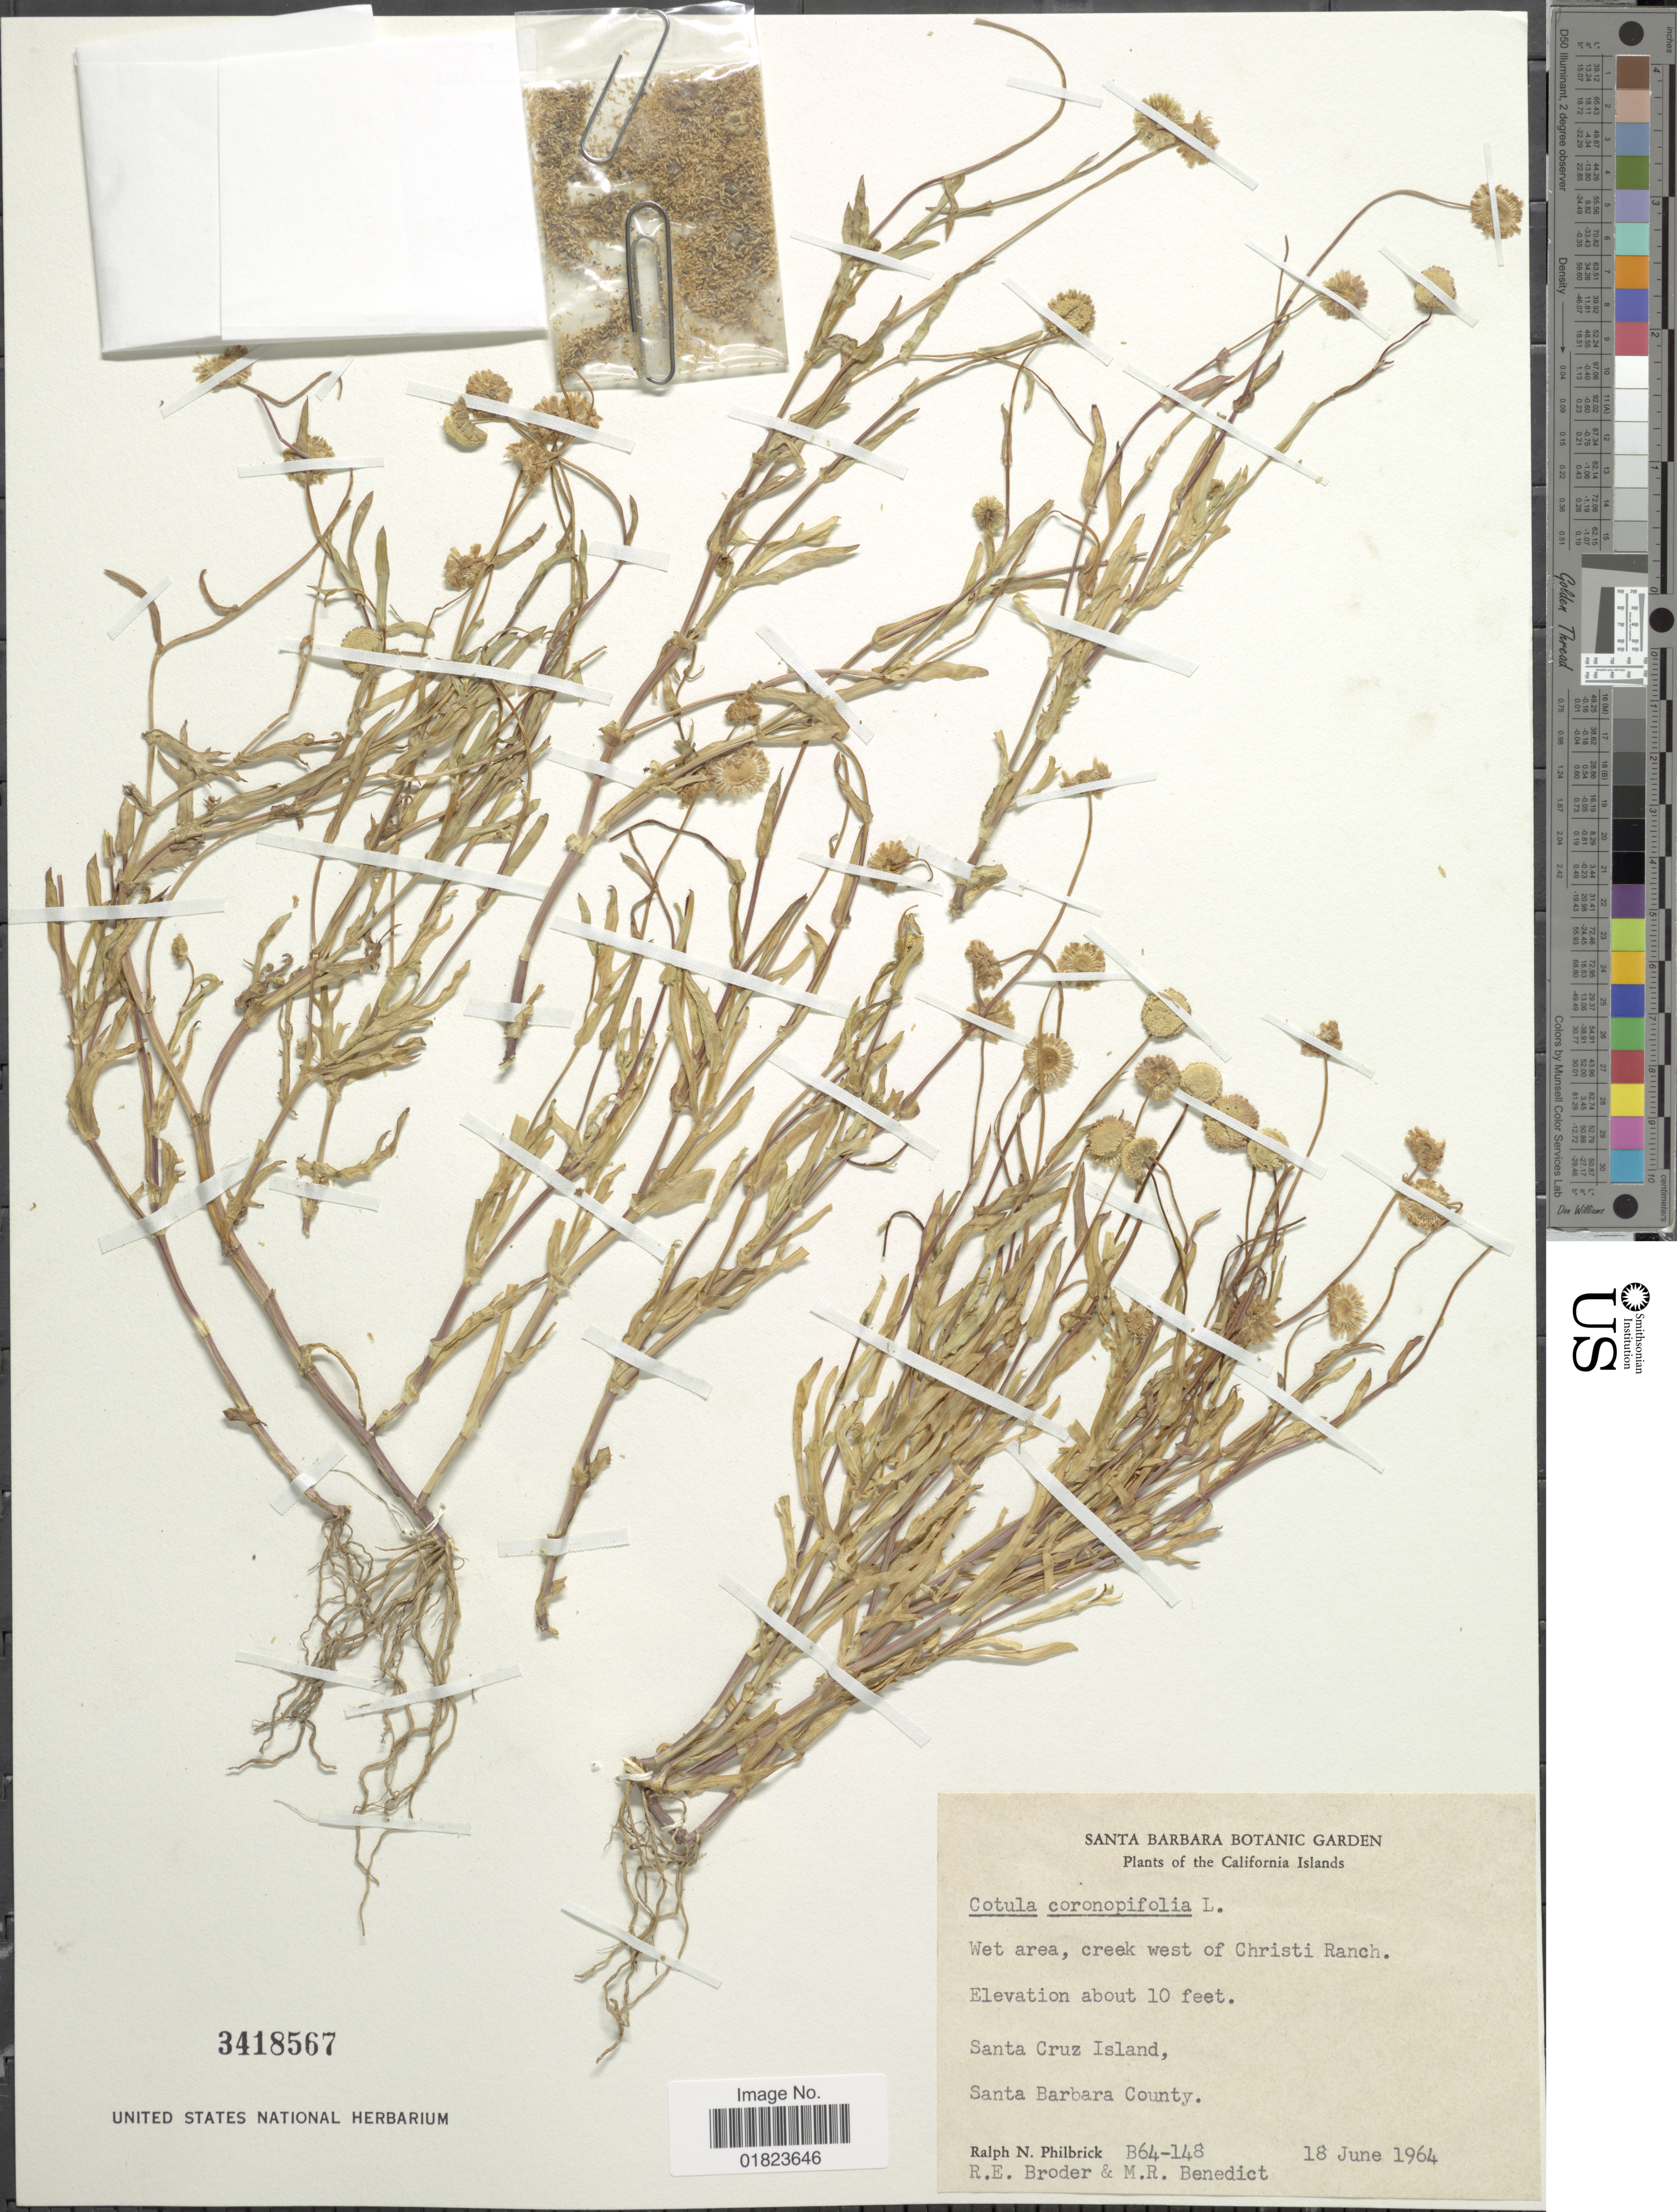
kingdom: Plantae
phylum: Tracheophyta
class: Magnoliopsida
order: Asterales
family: Asteraceae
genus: Cotula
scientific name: Cotula coronopifolia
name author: L.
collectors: R. Philbrick, R. Broder & M. R. Benedict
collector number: B64-148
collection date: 1964-06-18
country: United States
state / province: California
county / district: Santa Barbara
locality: California Islands. Santa Cruz Island, Santa Barbara County.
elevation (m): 3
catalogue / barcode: US 3418567